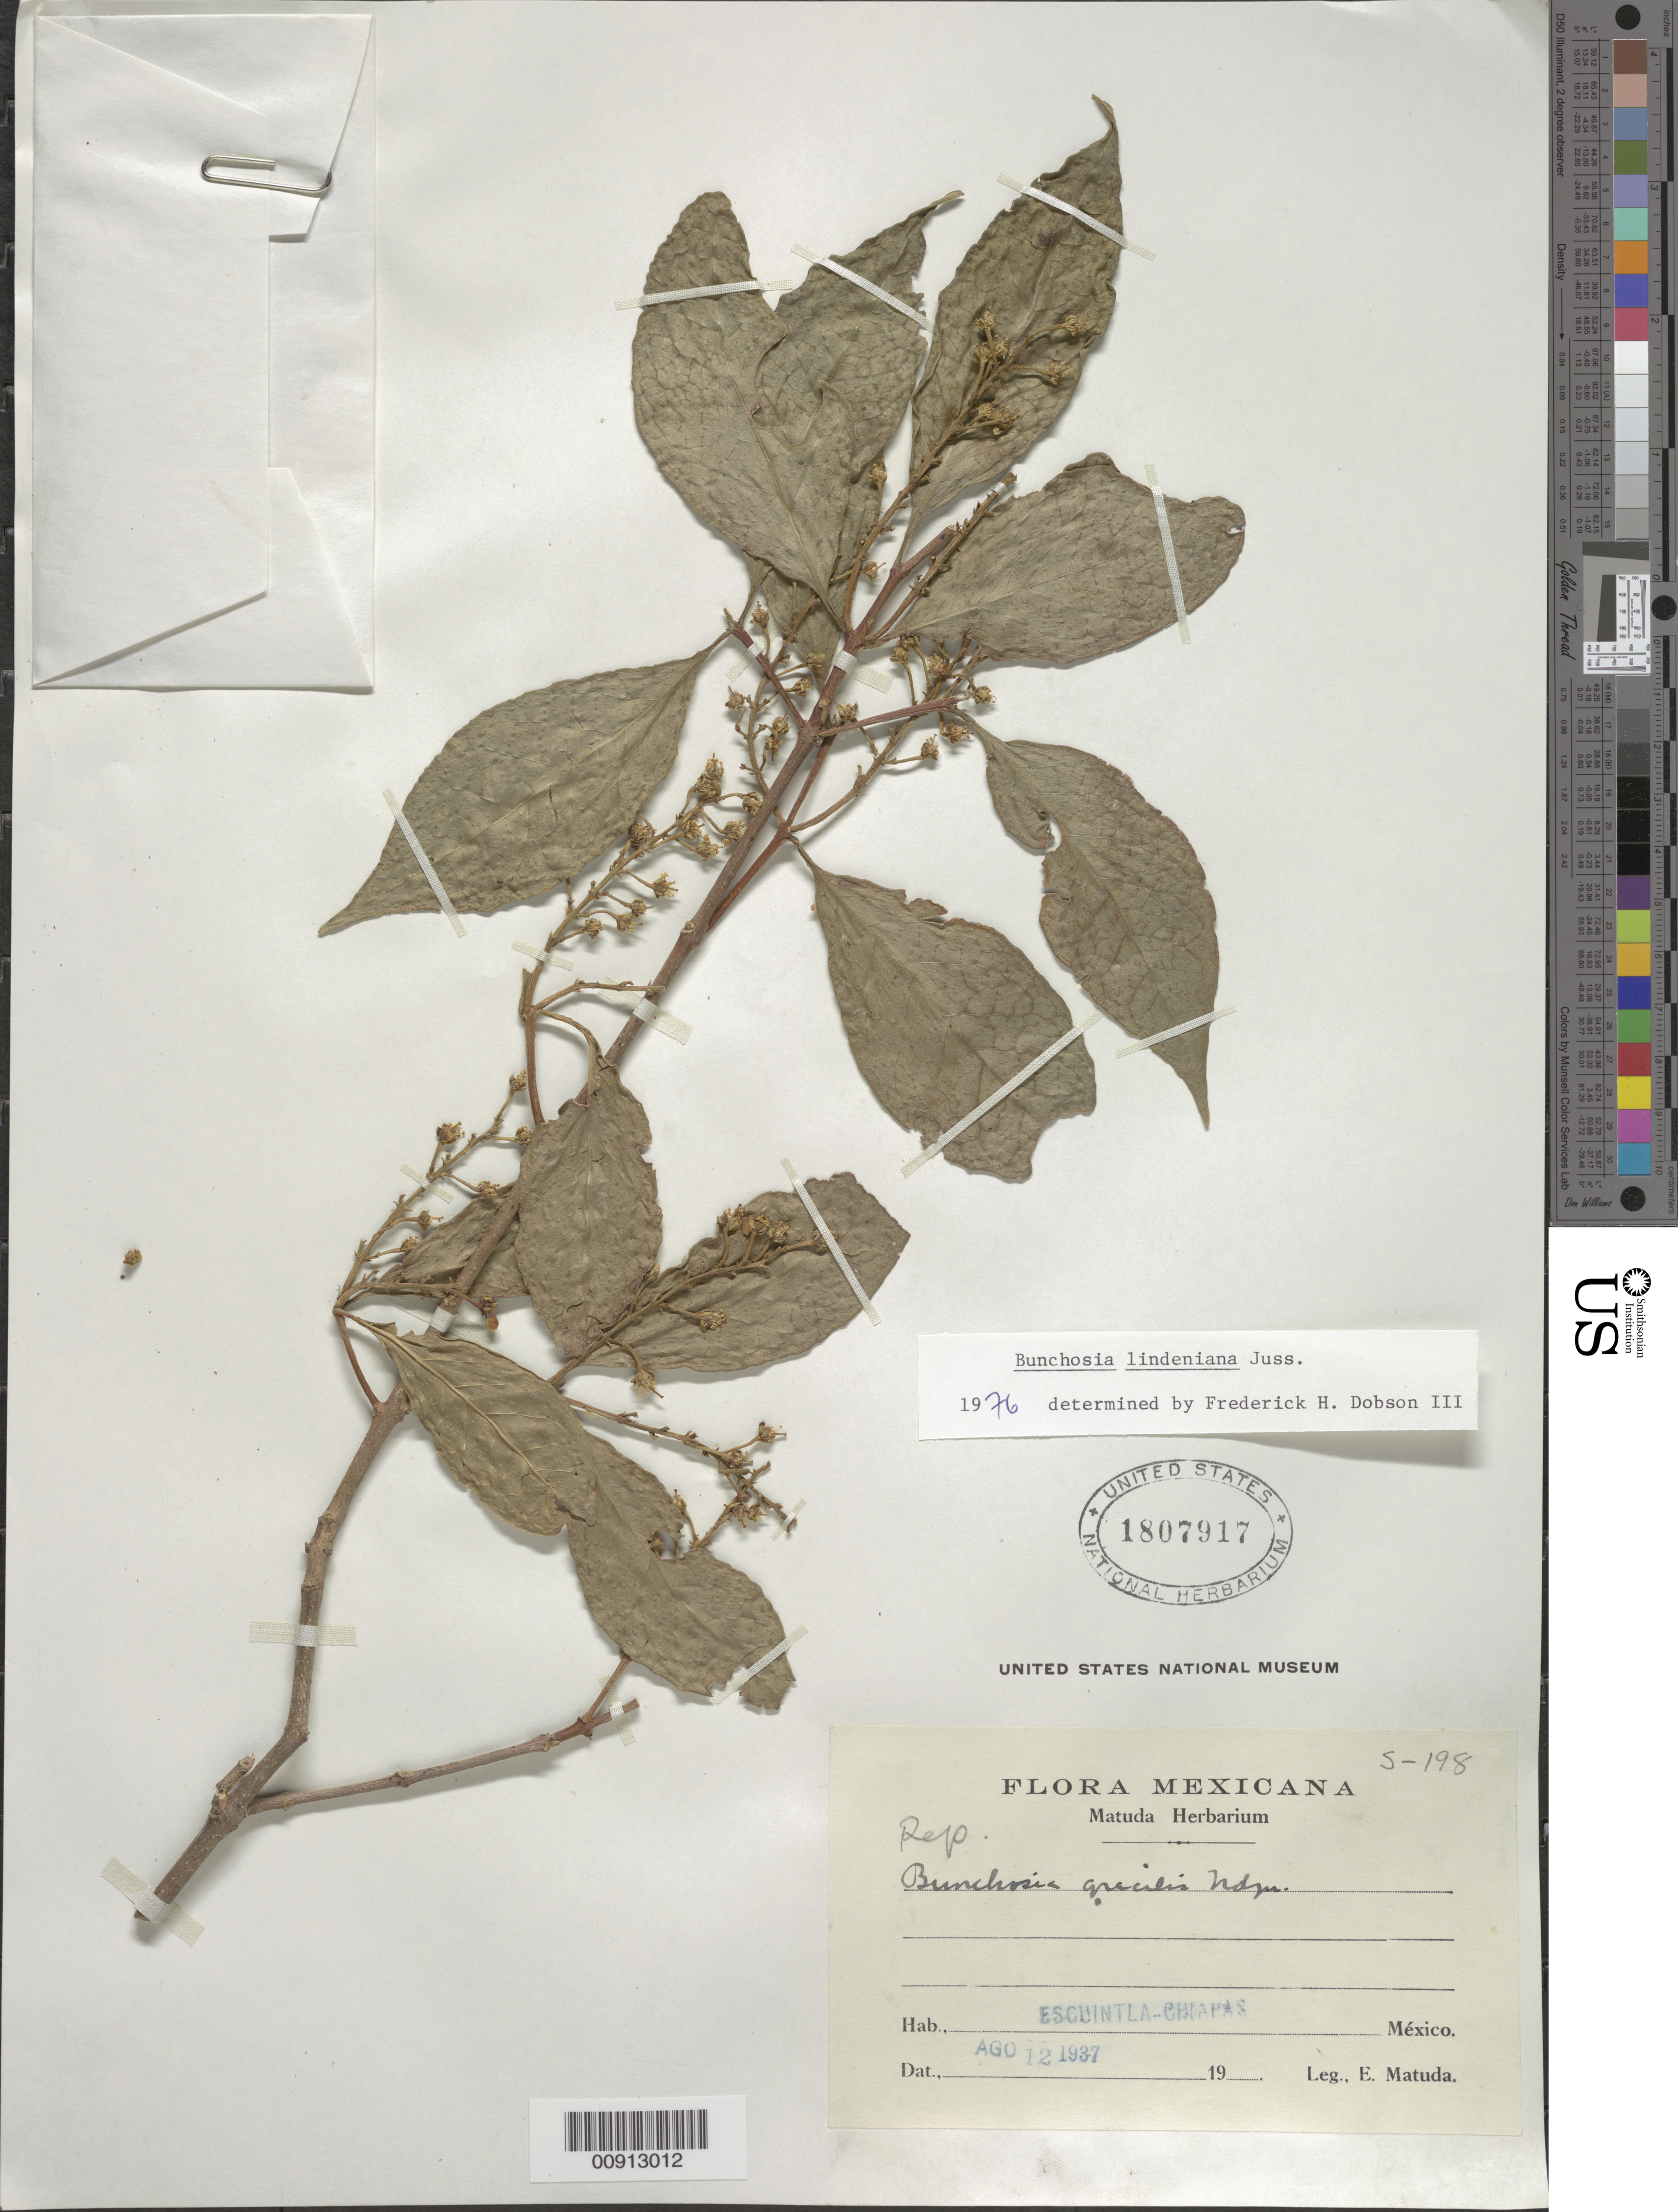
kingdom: Plantae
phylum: Tracheophyta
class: Magnoliopsida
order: Malpighiales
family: Malpighiaceae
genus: Bunchosia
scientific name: Bunchosia lindeniana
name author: A. Juss.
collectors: E. Matuda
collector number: S-198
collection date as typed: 12 Aug 1937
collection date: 1937-08-12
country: Mexico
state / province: Chiapas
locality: Escuintla, Chiapas.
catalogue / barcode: US 1807917